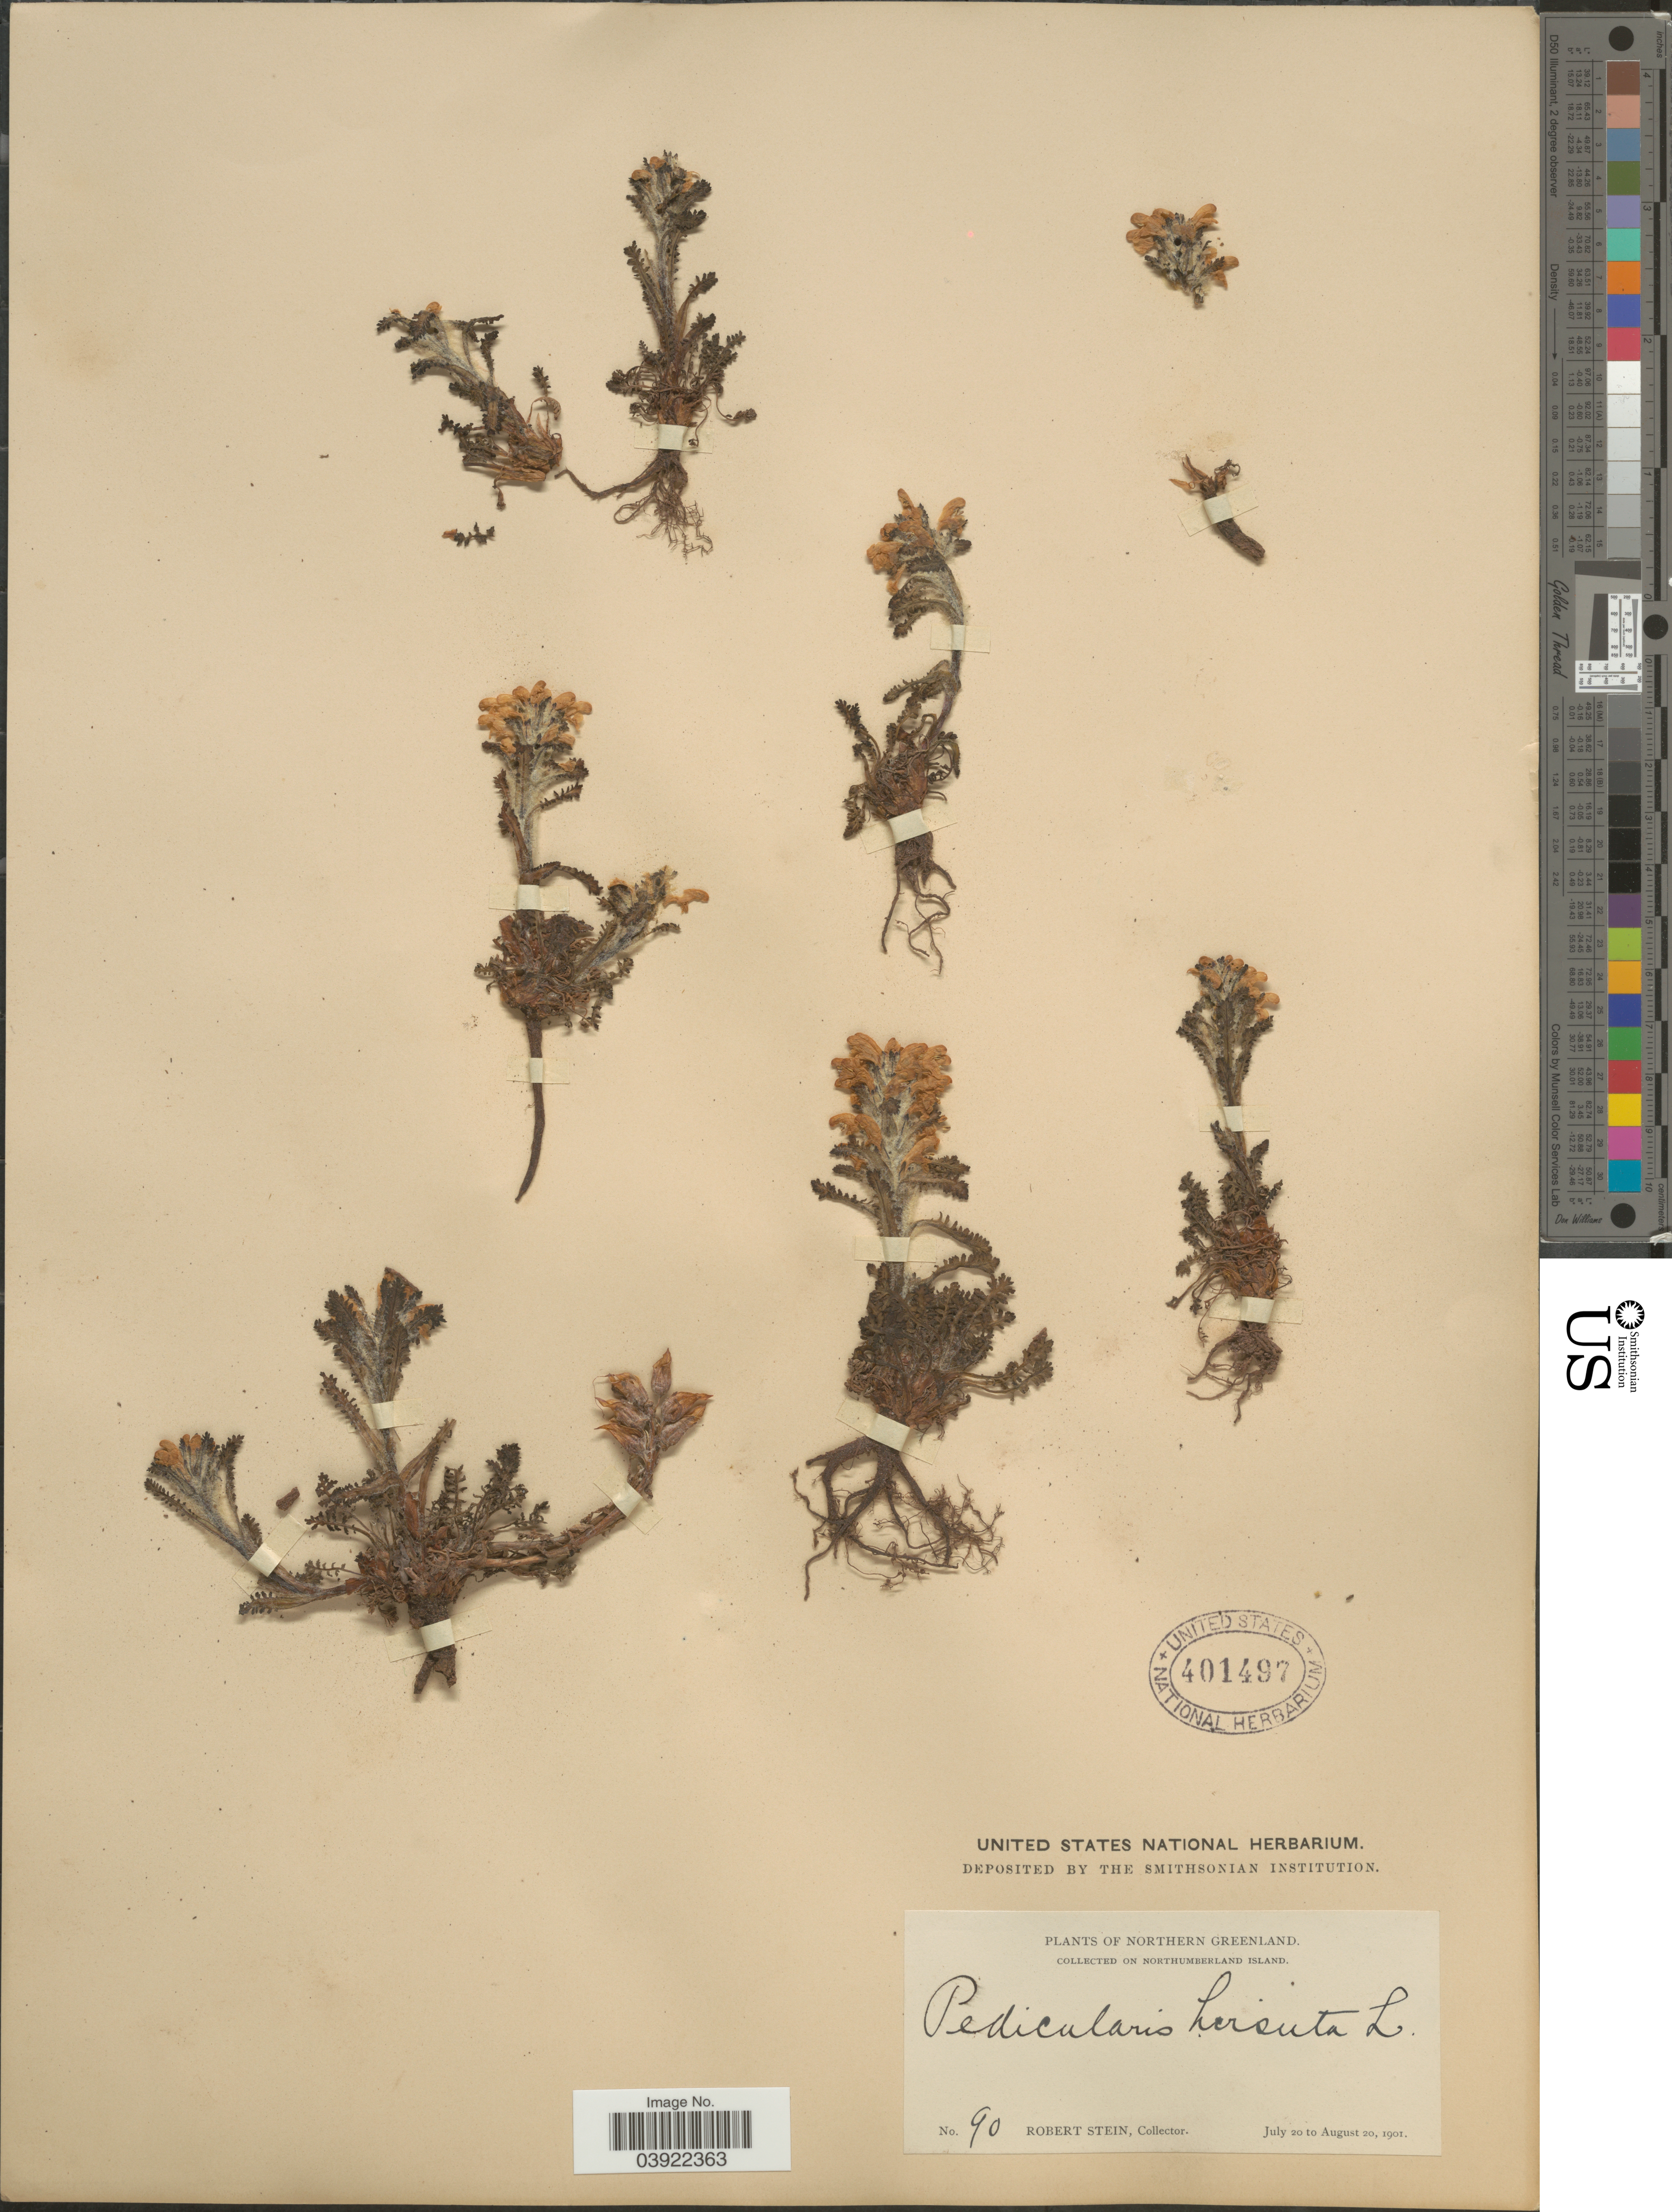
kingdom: Plantae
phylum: Tracheophyta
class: Magnoliopsida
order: Lamiales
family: Orobanchaceae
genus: Pedicularis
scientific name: Pedicularis hirsuta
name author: L.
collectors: R. Stein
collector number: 90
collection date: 1901-07-20/1901-08-20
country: Greenland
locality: Northern Greenland. On Northumberland Island.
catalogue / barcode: US 401497